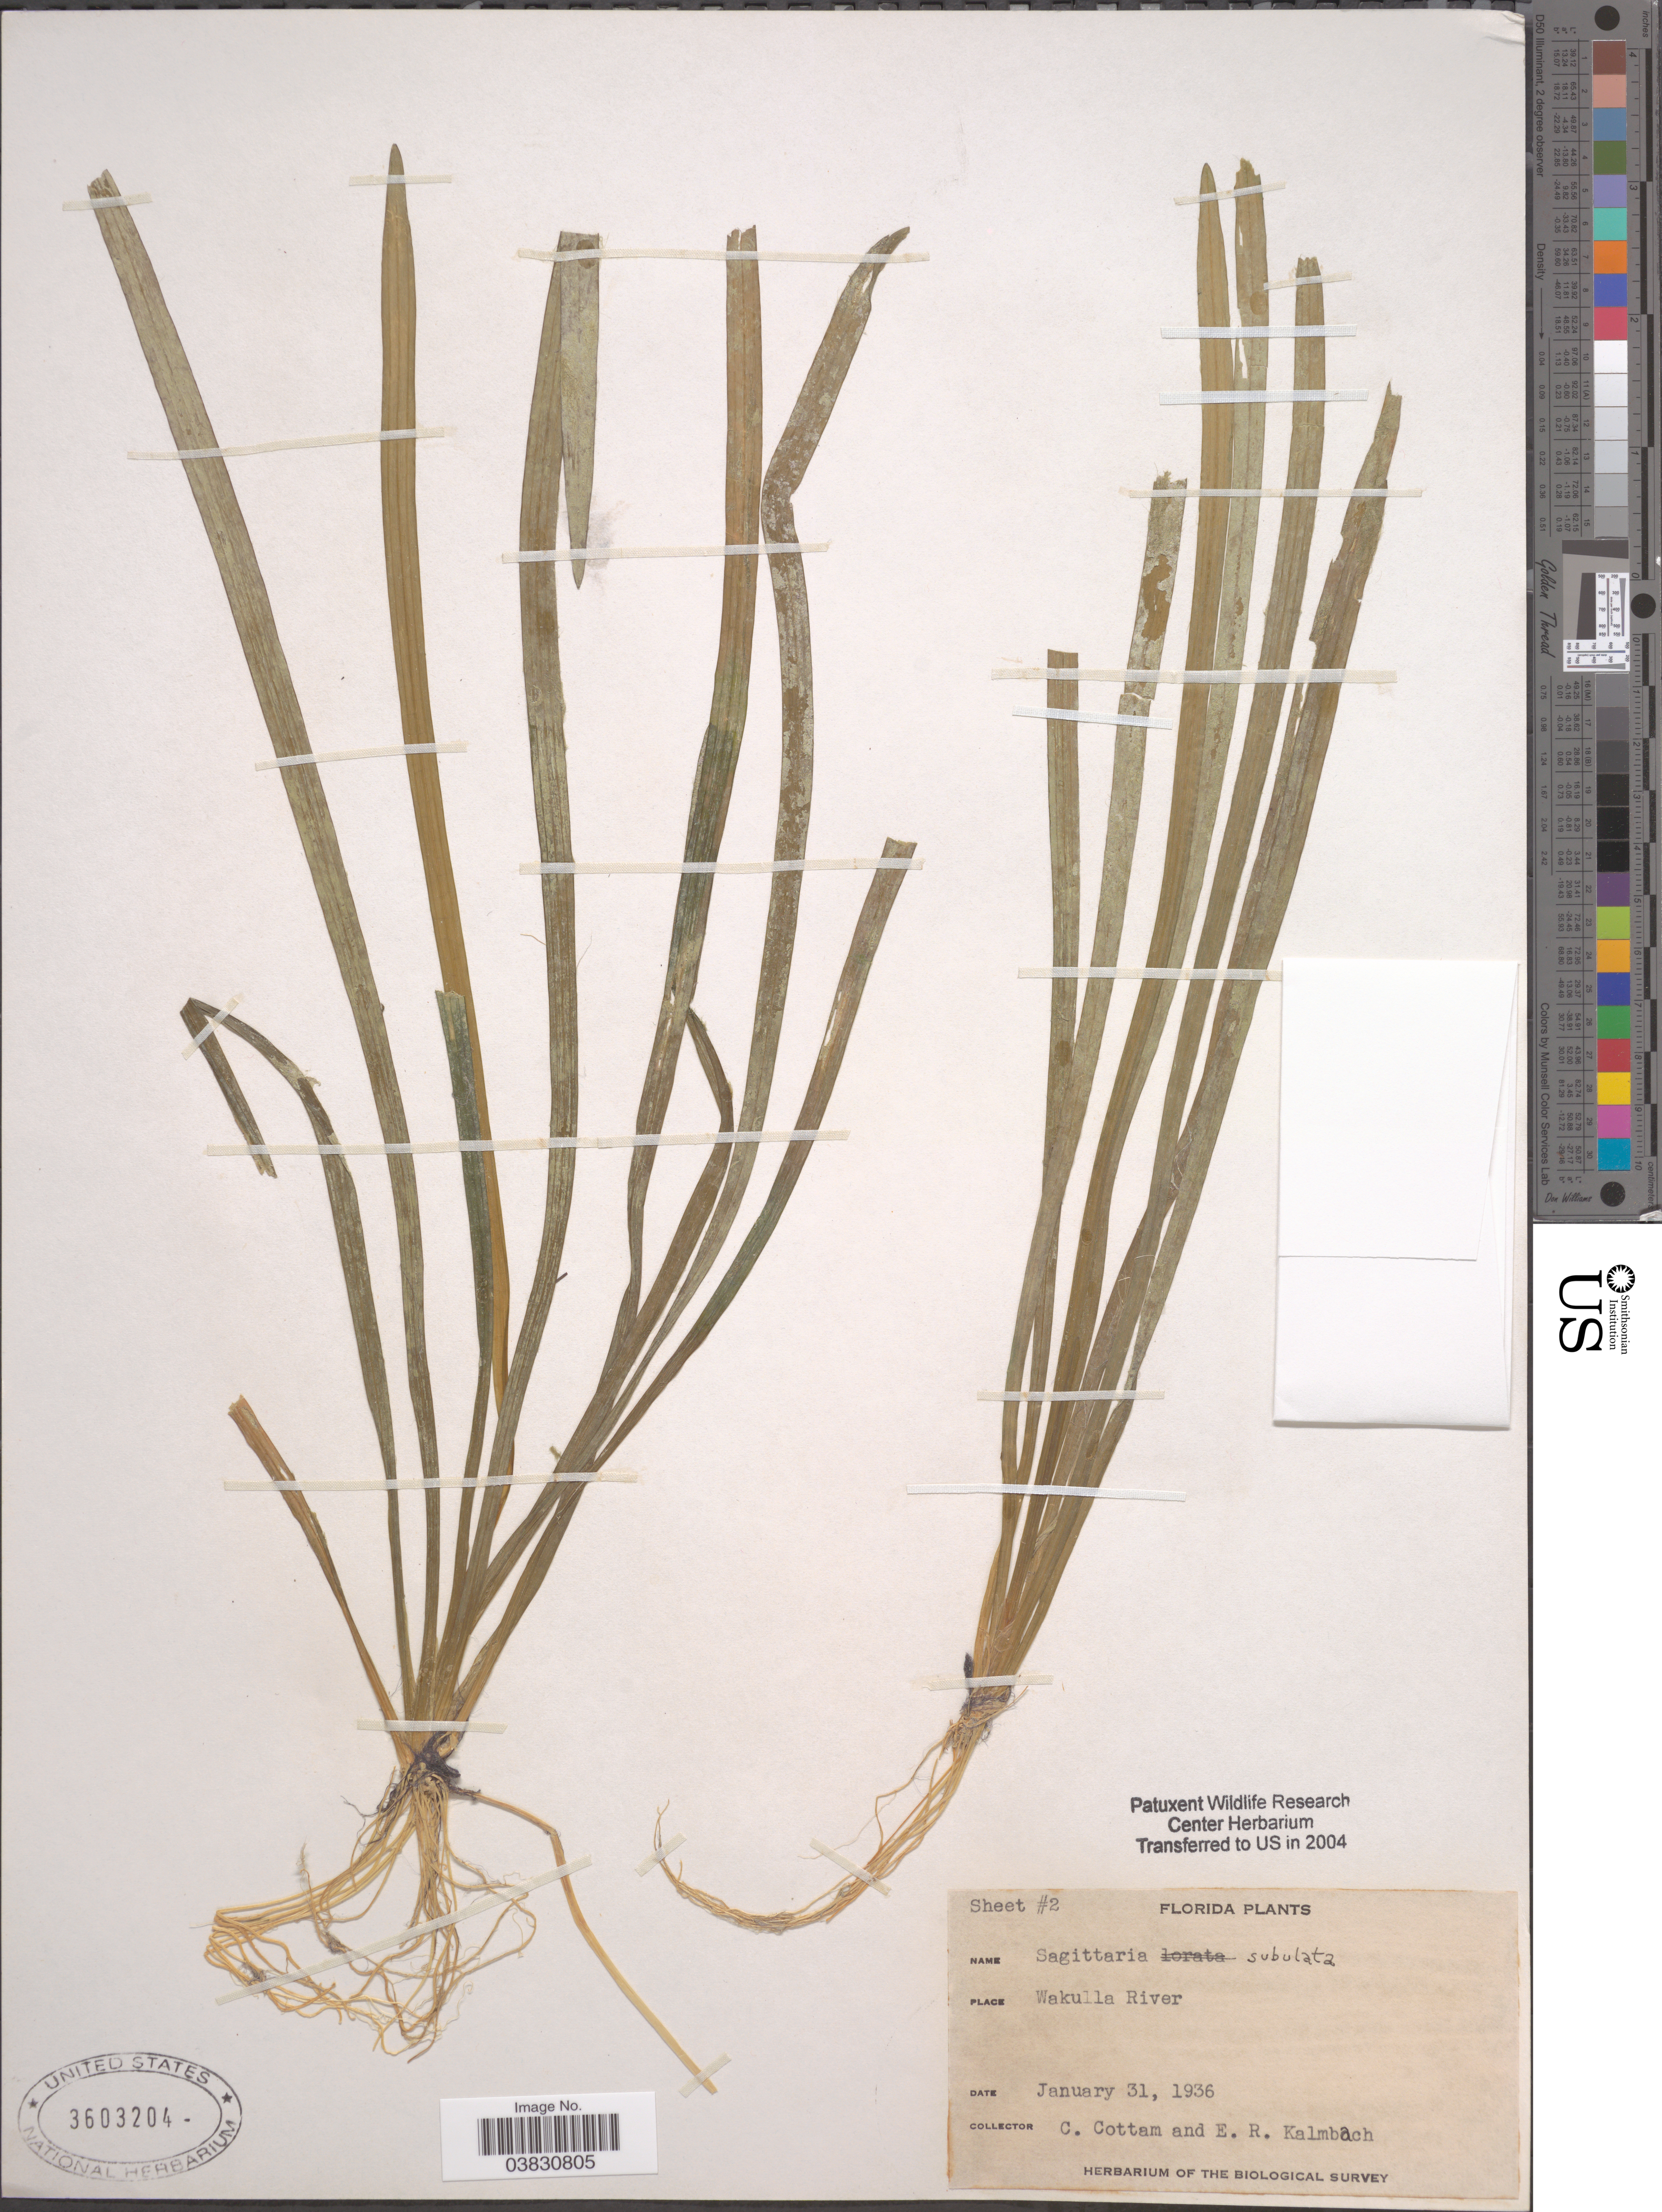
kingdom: Plantae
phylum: Tracheophyta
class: Liliopsida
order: Alismatales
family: Alismataceae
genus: Sagittaria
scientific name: Sagittaria subulata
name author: (L.) Buchenau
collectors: C. Cottam & E. Kalmbach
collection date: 1936-01-31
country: United States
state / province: Florida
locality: Wakulla River.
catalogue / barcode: US 3603204